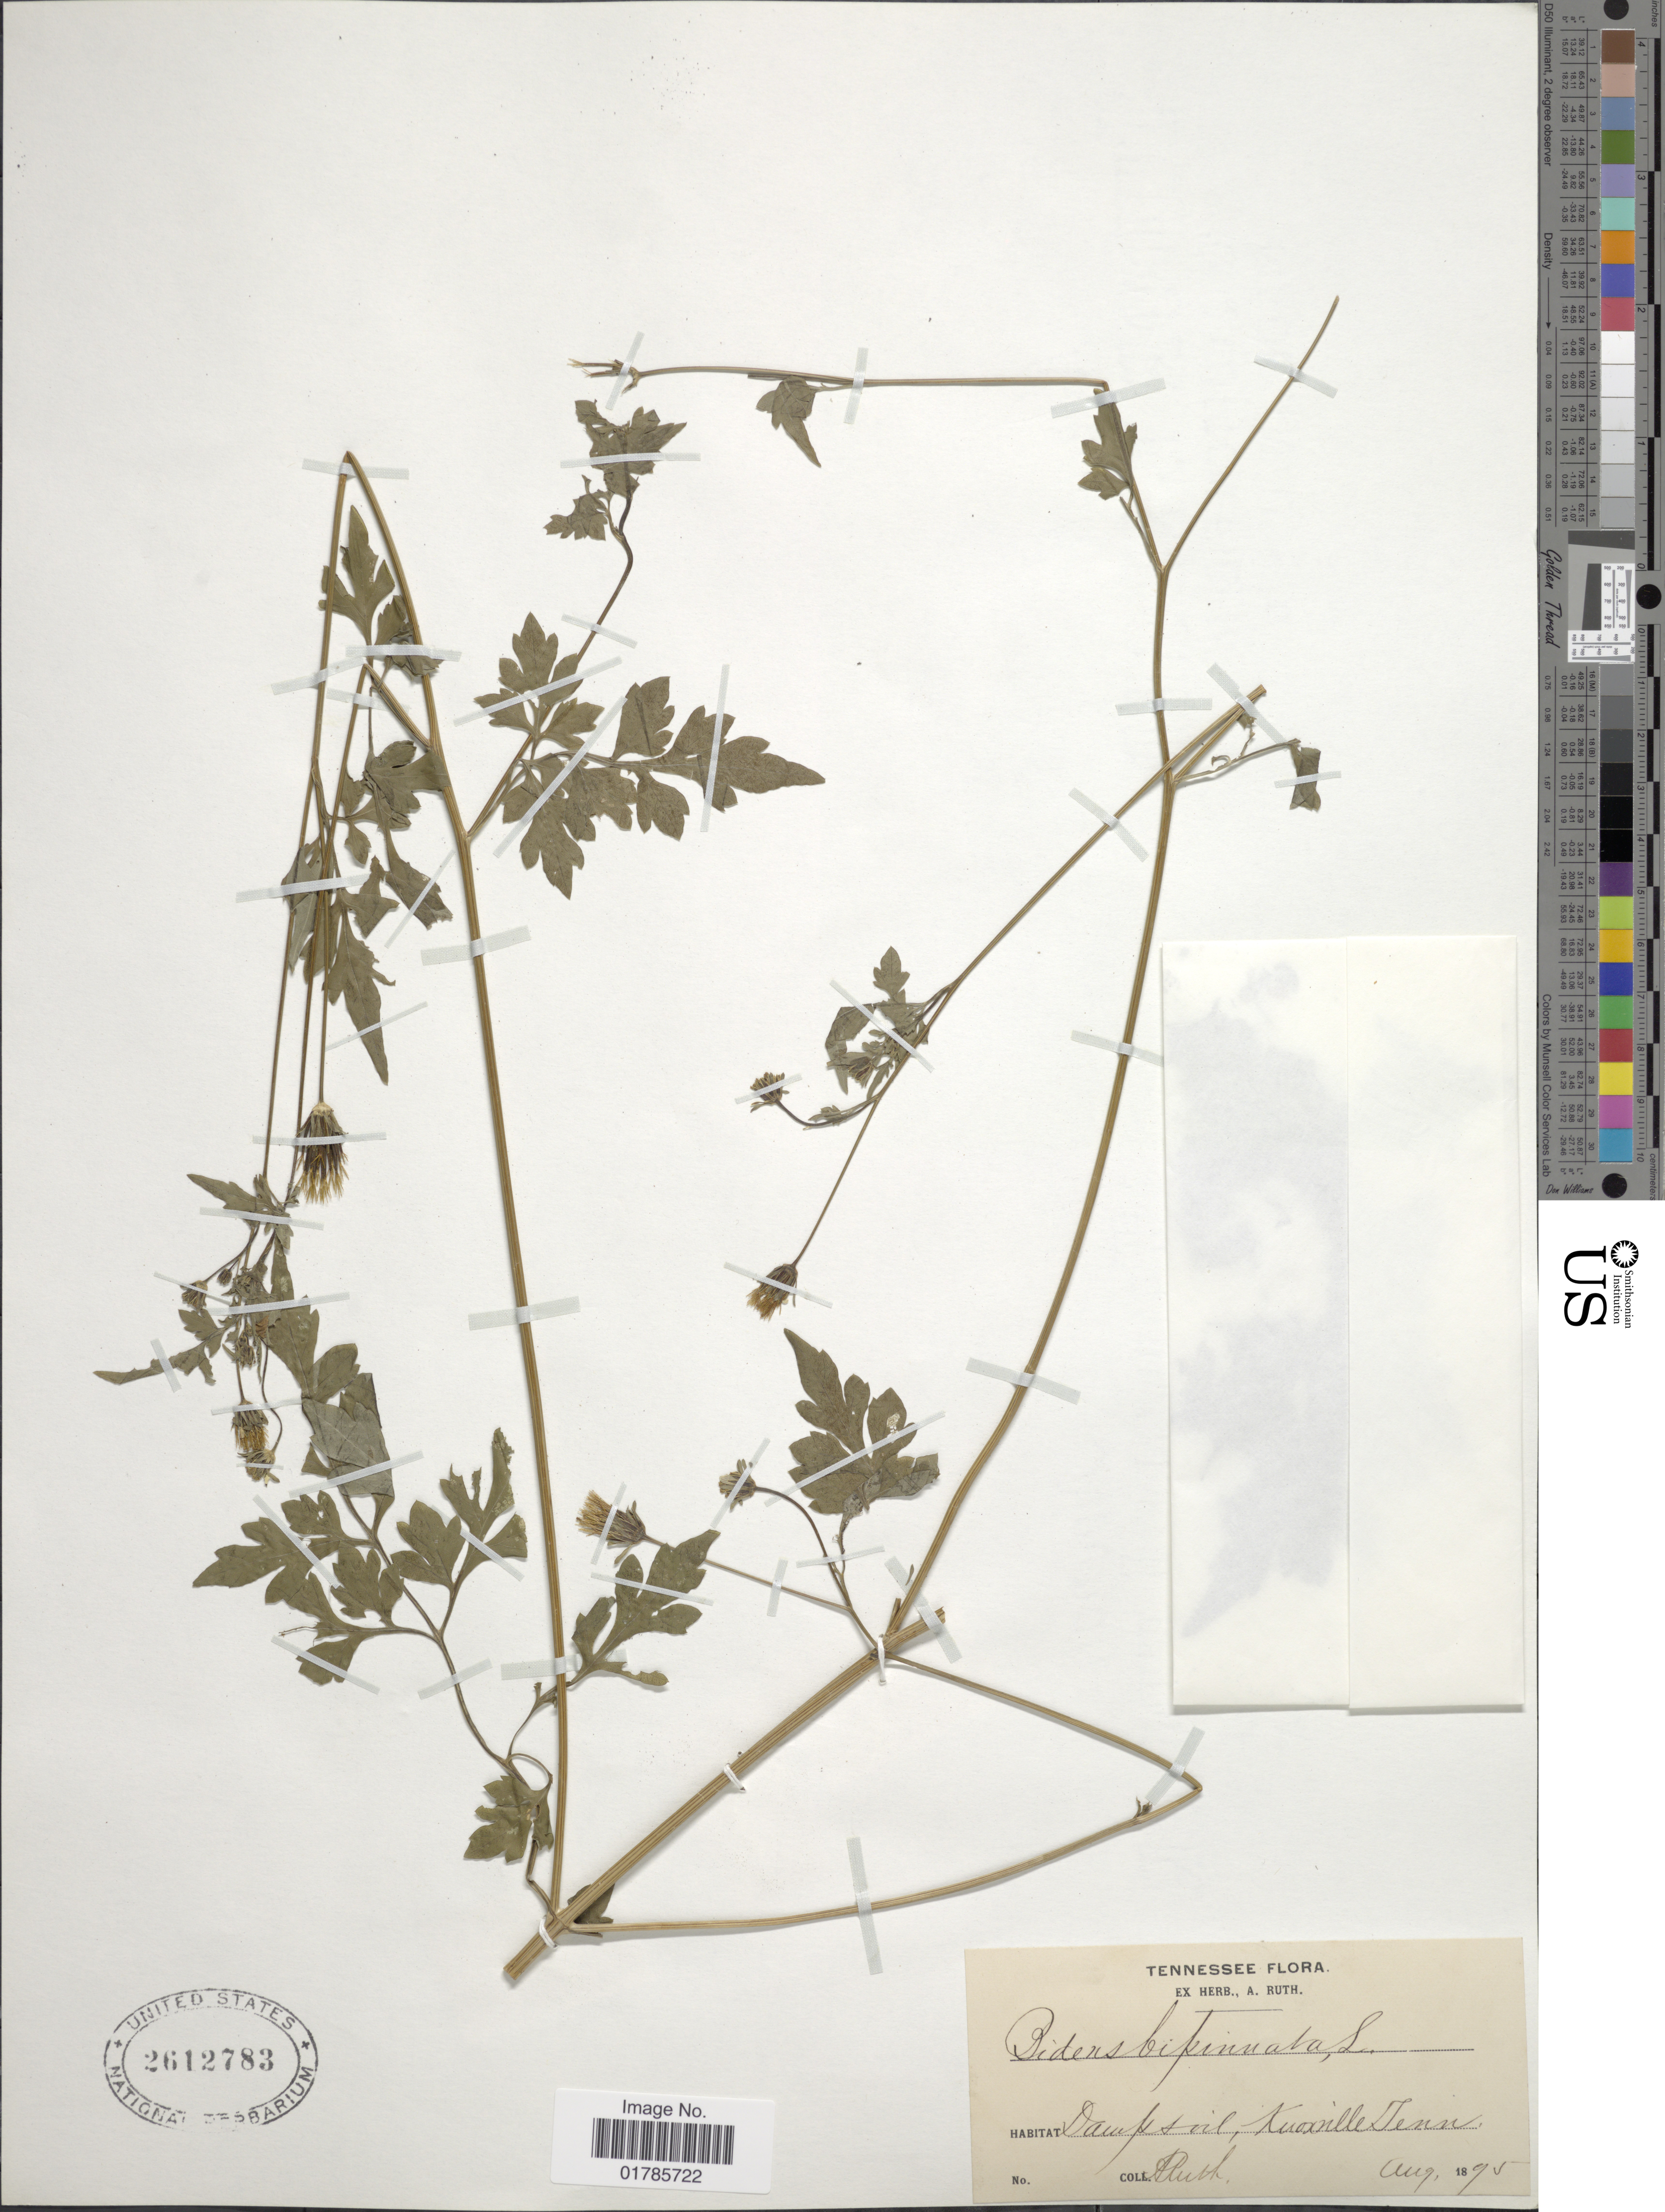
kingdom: Plantae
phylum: Tracheophyta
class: Magnoliopsida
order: Asterales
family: Asteraceae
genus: Bidens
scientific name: Bidens bipinnata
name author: L.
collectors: A. Ruth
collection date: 1895-08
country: United States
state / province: Tennessee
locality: Knoxville, Tenn.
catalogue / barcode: US 2612783